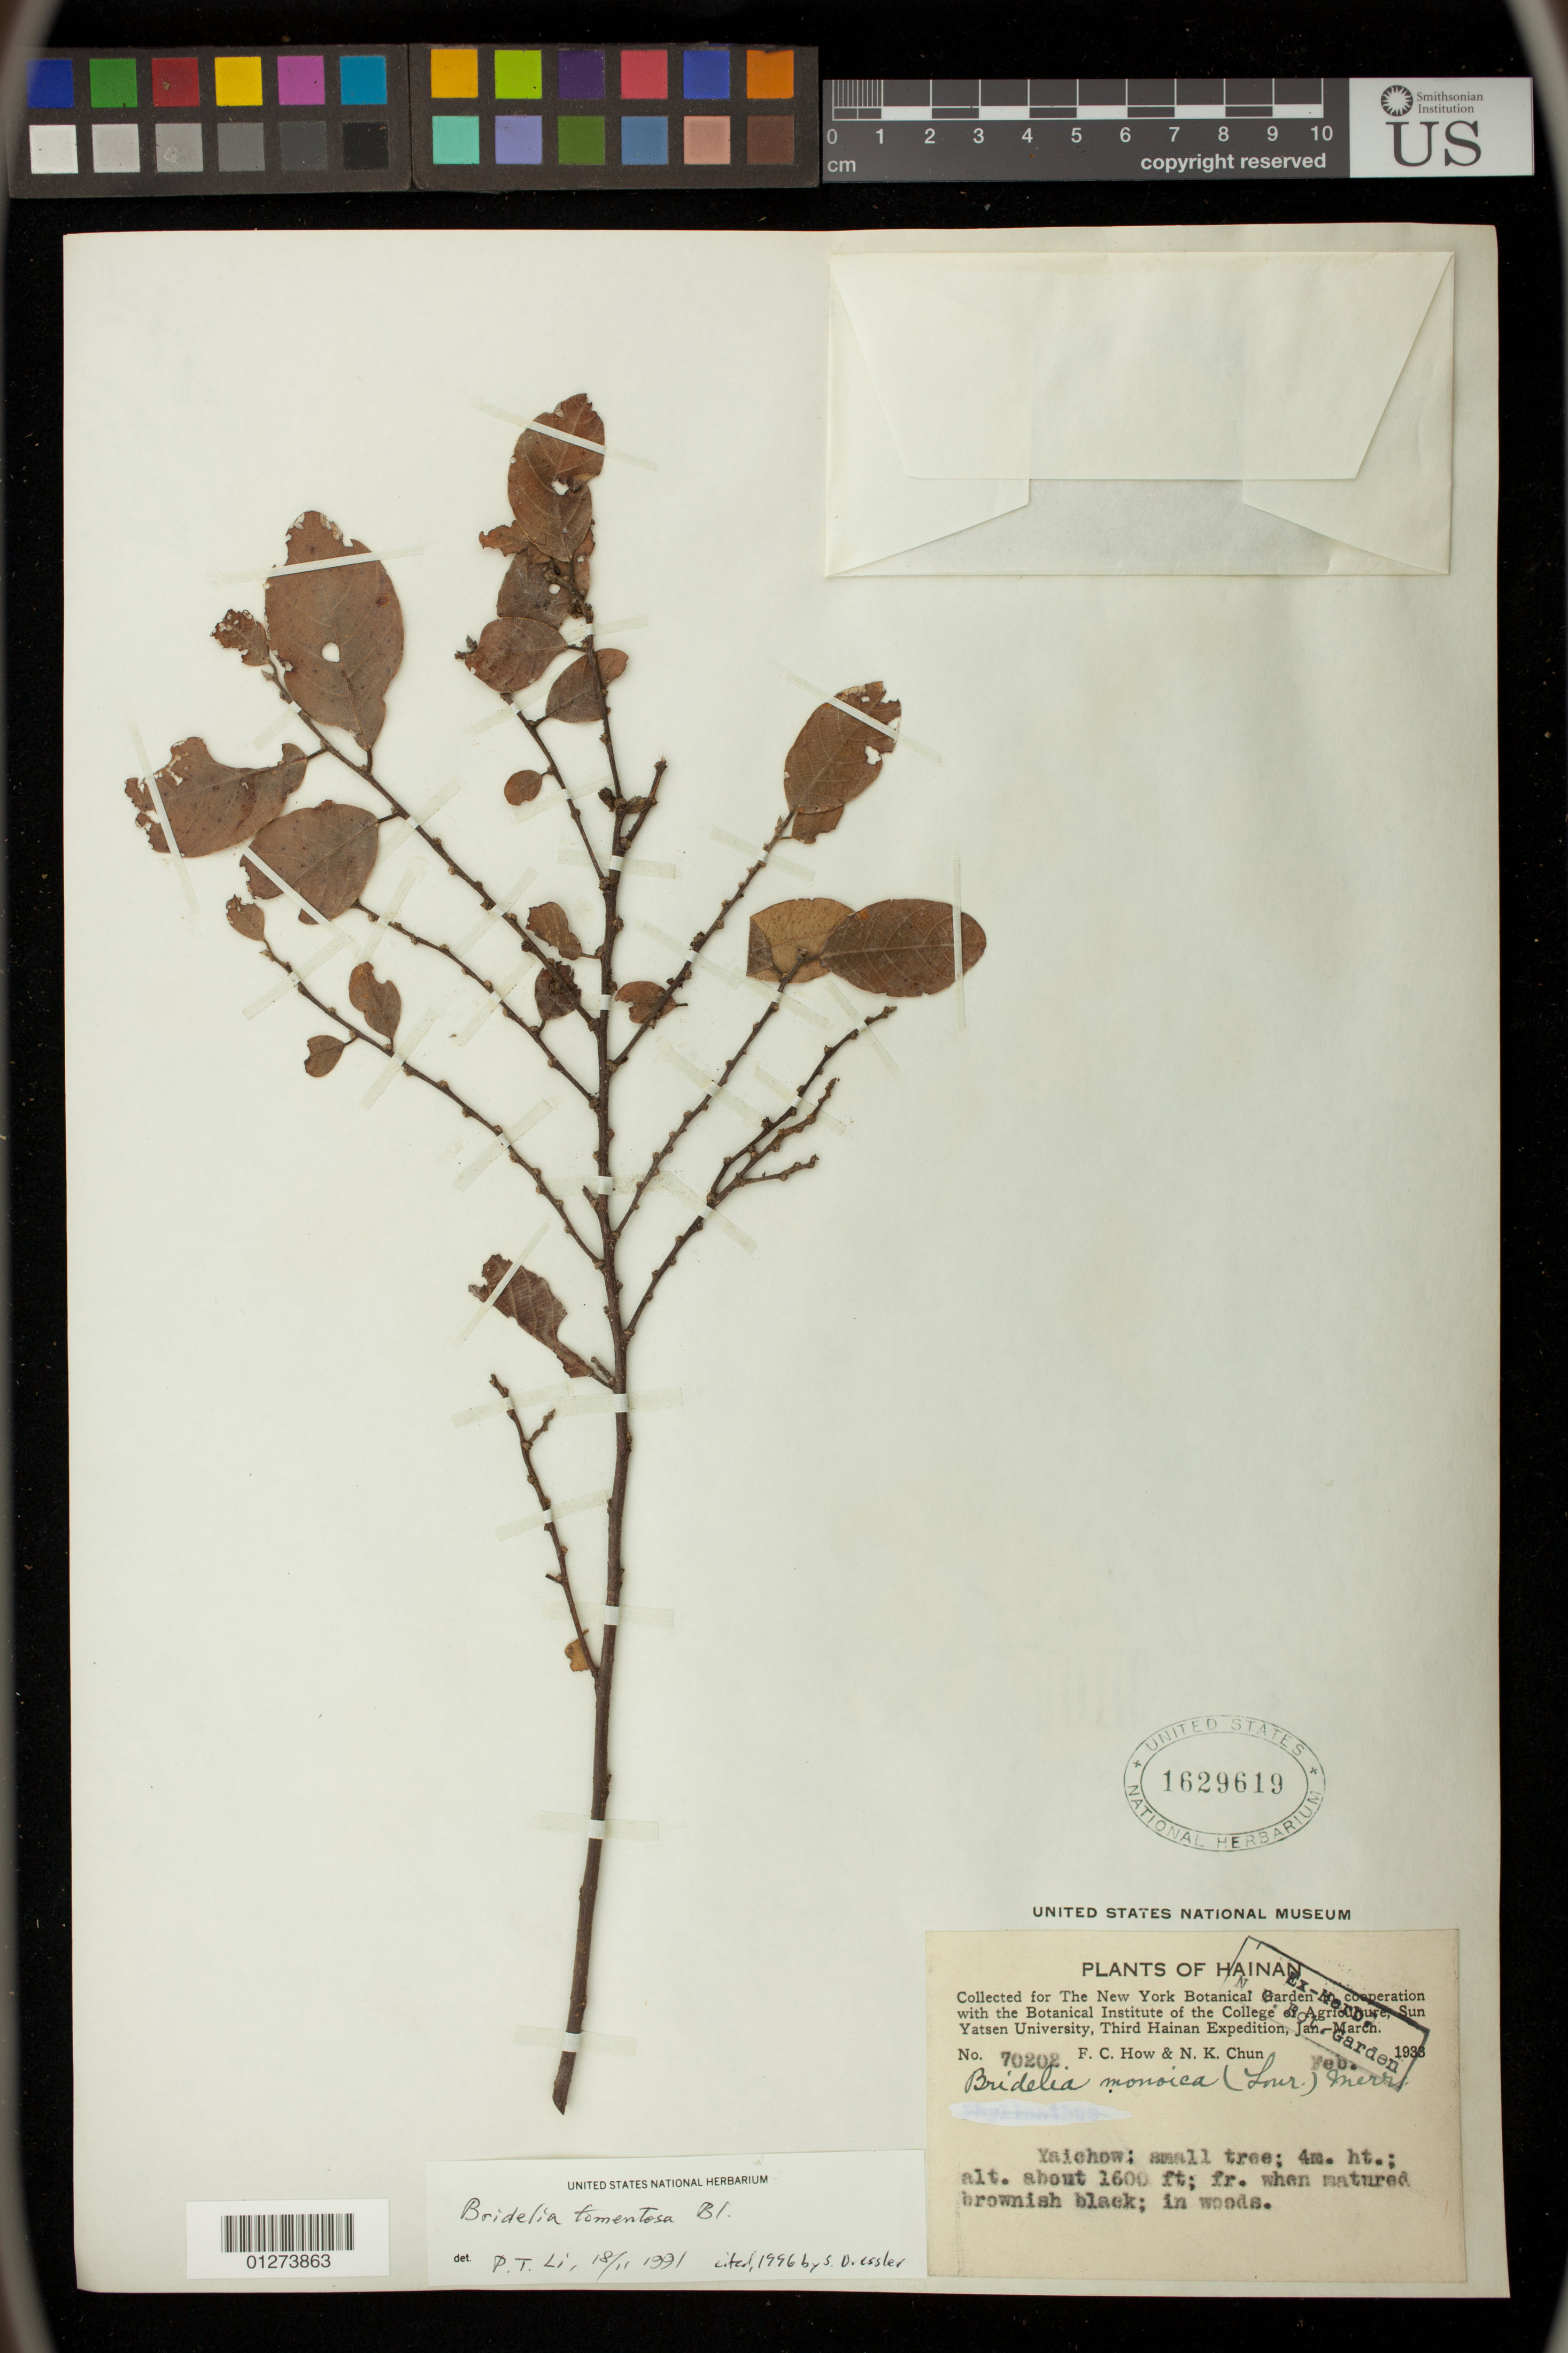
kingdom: Plantae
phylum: Tracheophyta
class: Magnoliopsida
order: Malpighiales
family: Phyllanthaceae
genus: Bridelia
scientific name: Bridelia tomentosa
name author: Blume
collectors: F. C. How & N. K. Chun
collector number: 70202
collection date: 1933-02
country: China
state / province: Hainan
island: Hainan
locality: Yaichow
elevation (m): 488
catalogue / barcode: US 1629619